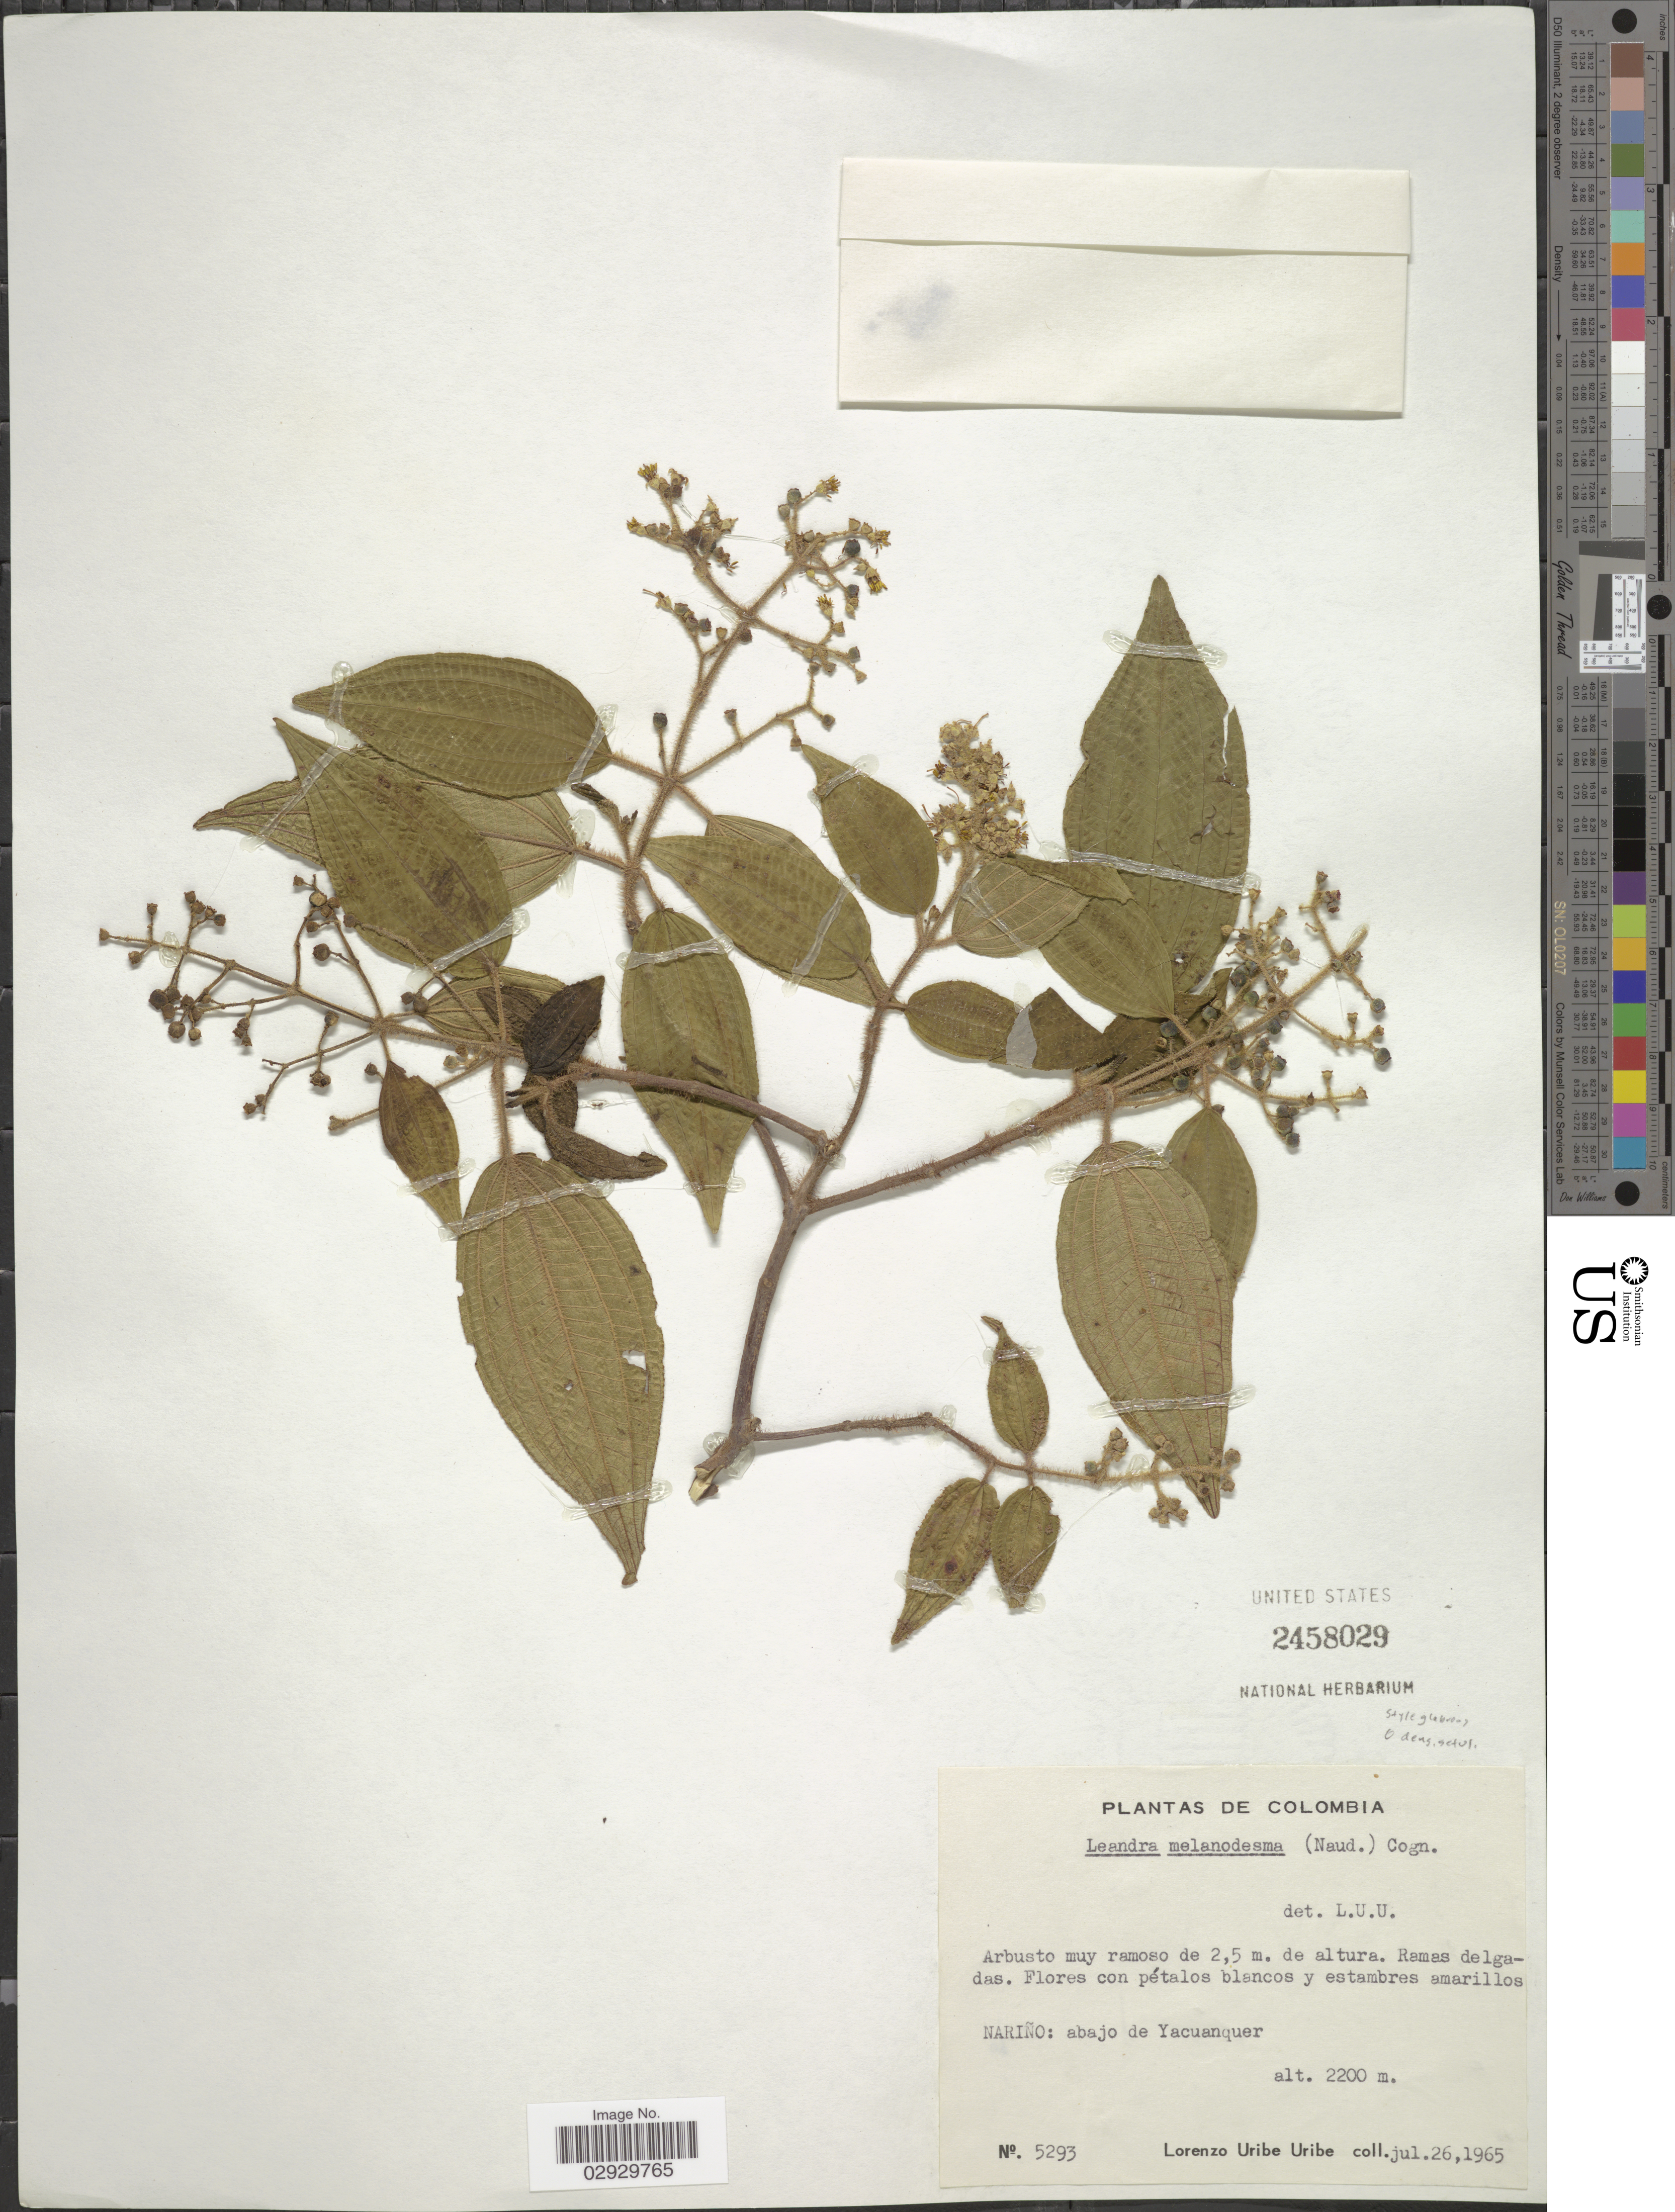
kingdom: Plantae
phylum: Tracheophyta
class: Magnoliopsida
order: Myrtales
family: Melastomataceae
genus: Leandra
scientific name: Leandra lehmannii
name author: Cogn.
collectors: L. Uribe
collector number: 5293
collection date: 1965-07-26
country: Colombia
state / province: Nariño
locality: Abajo de Yacuanquer.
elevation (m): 2200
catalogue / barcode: US 2458029